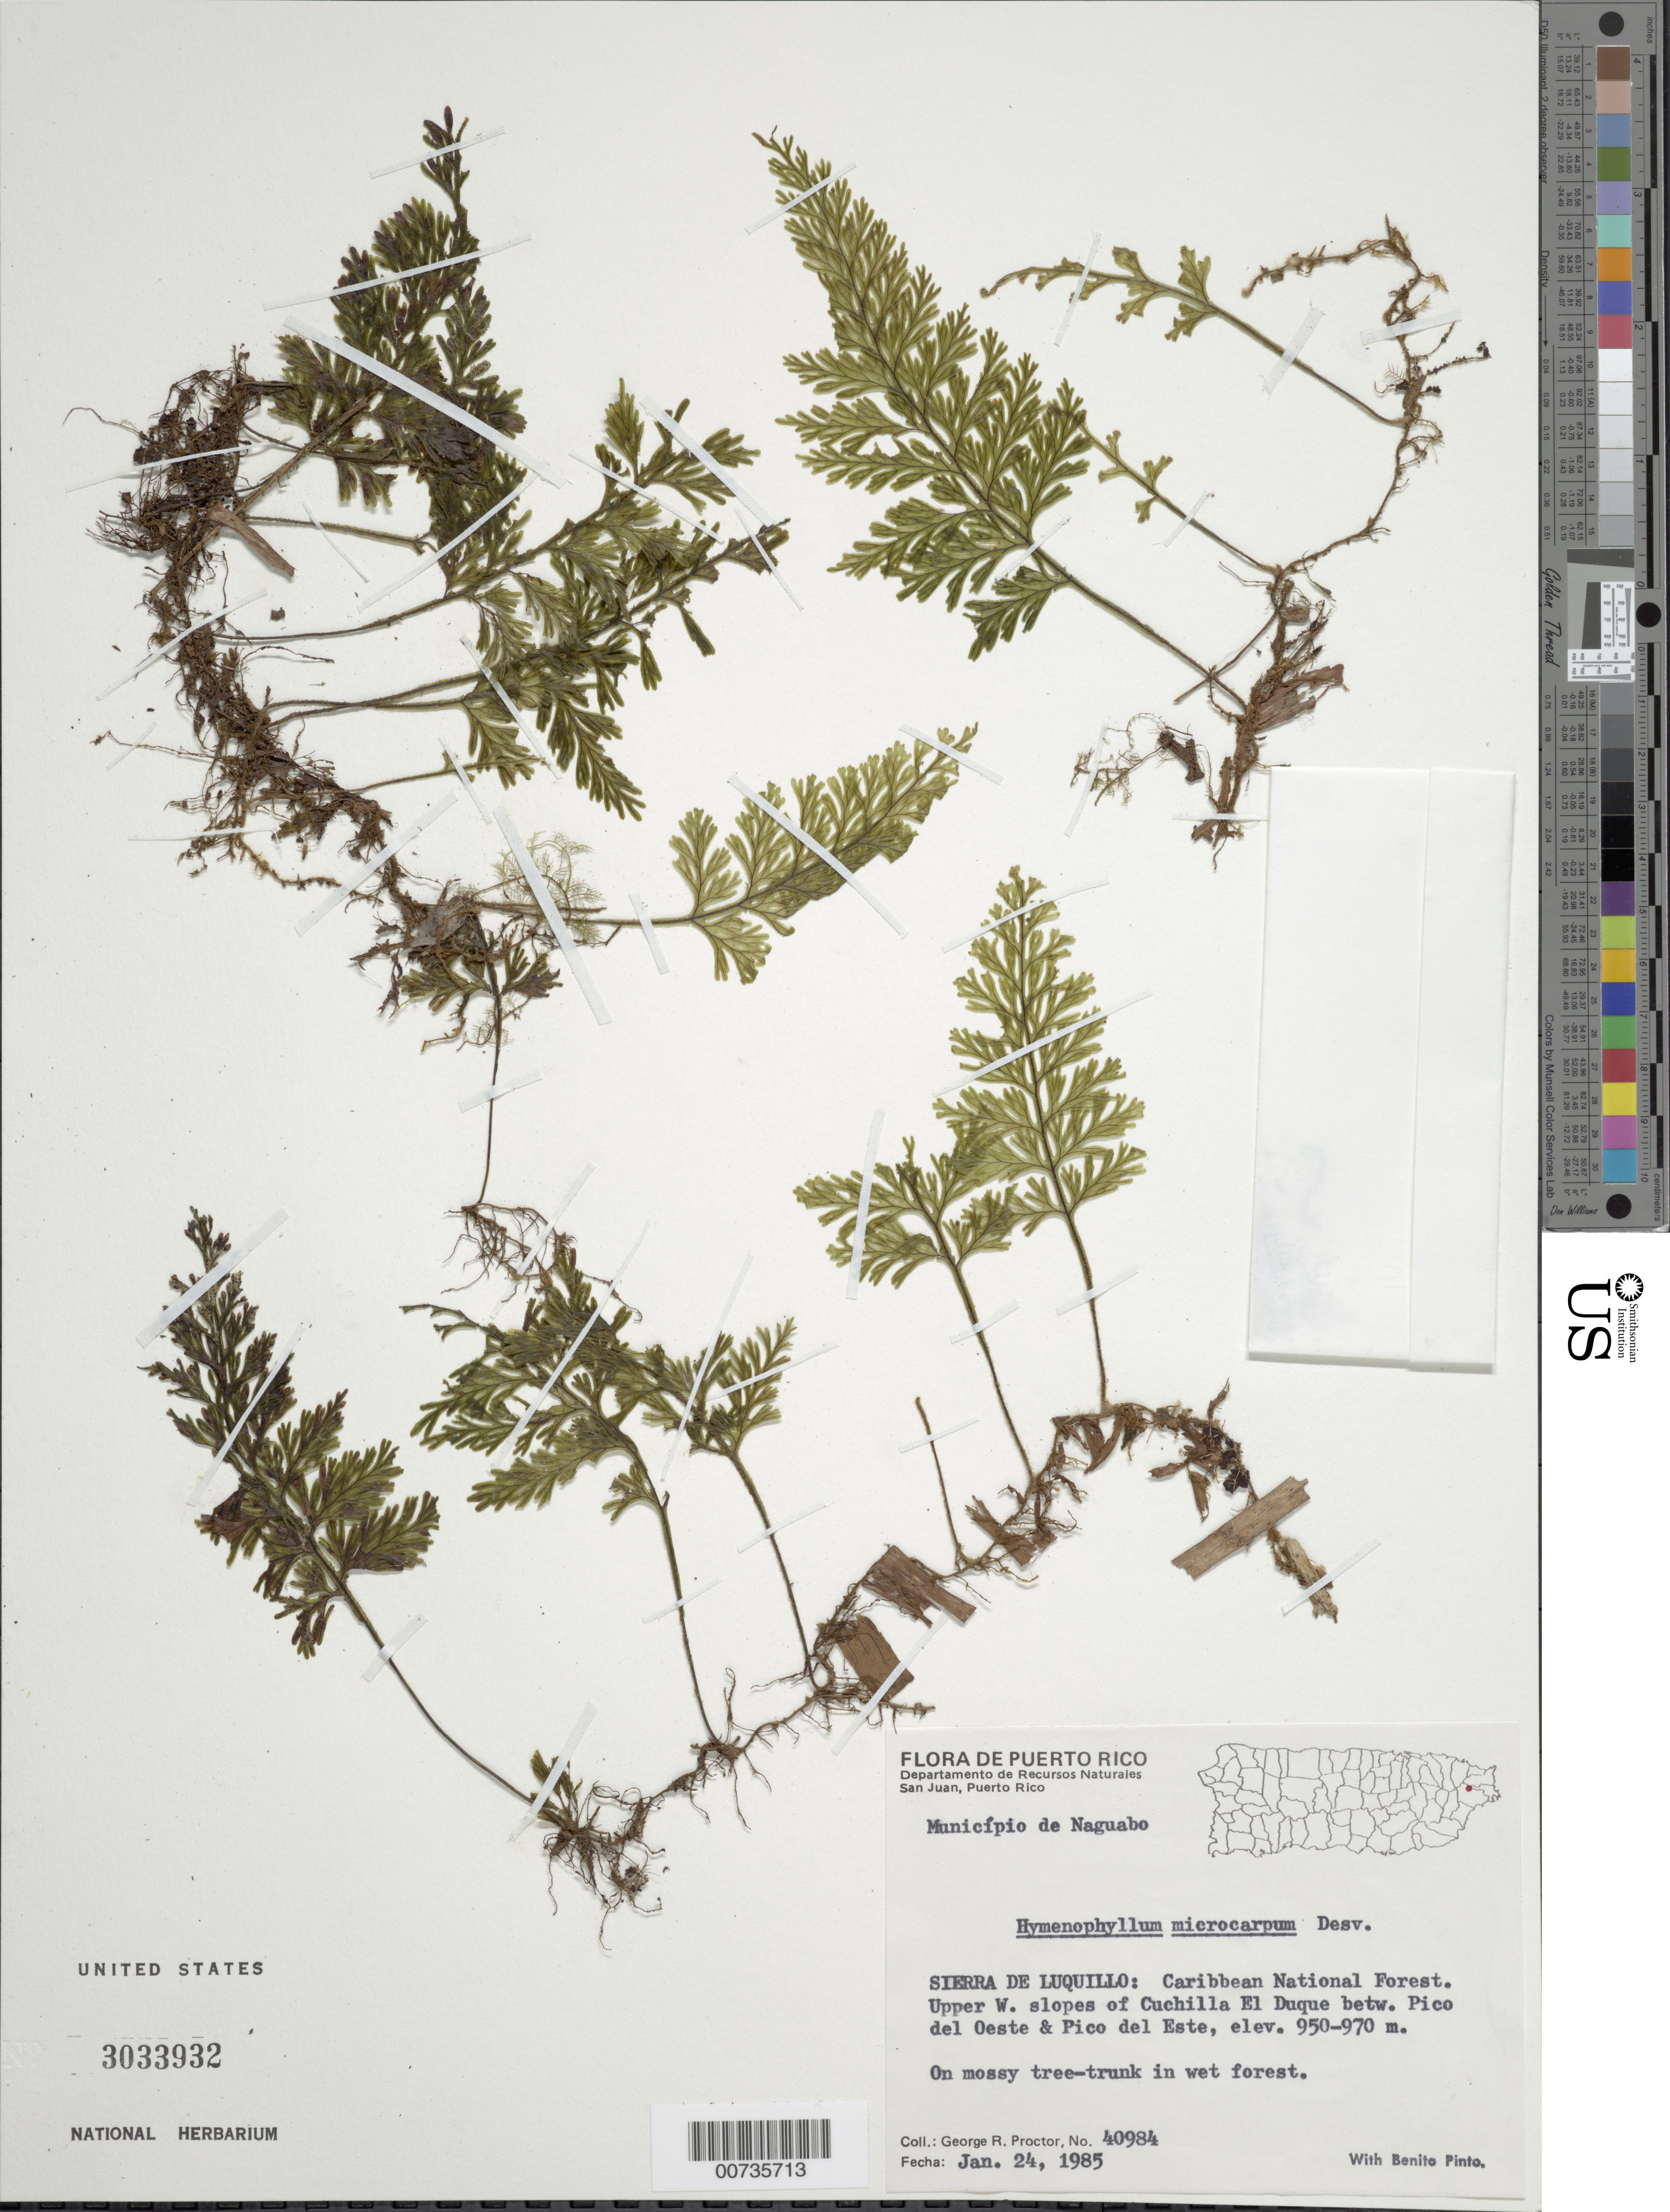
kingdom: Plantae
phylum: Tracheophyta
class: Polypodiopsida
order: Hymenophyllales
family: Hymenophyllaceae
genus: Hymenophyllum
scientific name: Hymenophyllum microcarpum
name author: (Desv.) Lellinger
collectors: G. R. Proctor & B. Pinto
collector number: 40984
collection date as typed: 24 Jan 1985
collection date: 1985-01-24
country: Puerto Rico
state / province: Naguabo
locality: Sierra de Naguabo, Sierra de Luquillo: Carib. Natl. Forest, upper W slopes of Cuchilla El Duque btw Pico del Oeste & Pico del Este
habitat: On mossy tree-trunk in wet forest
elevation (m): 950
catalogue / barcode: US 3033932